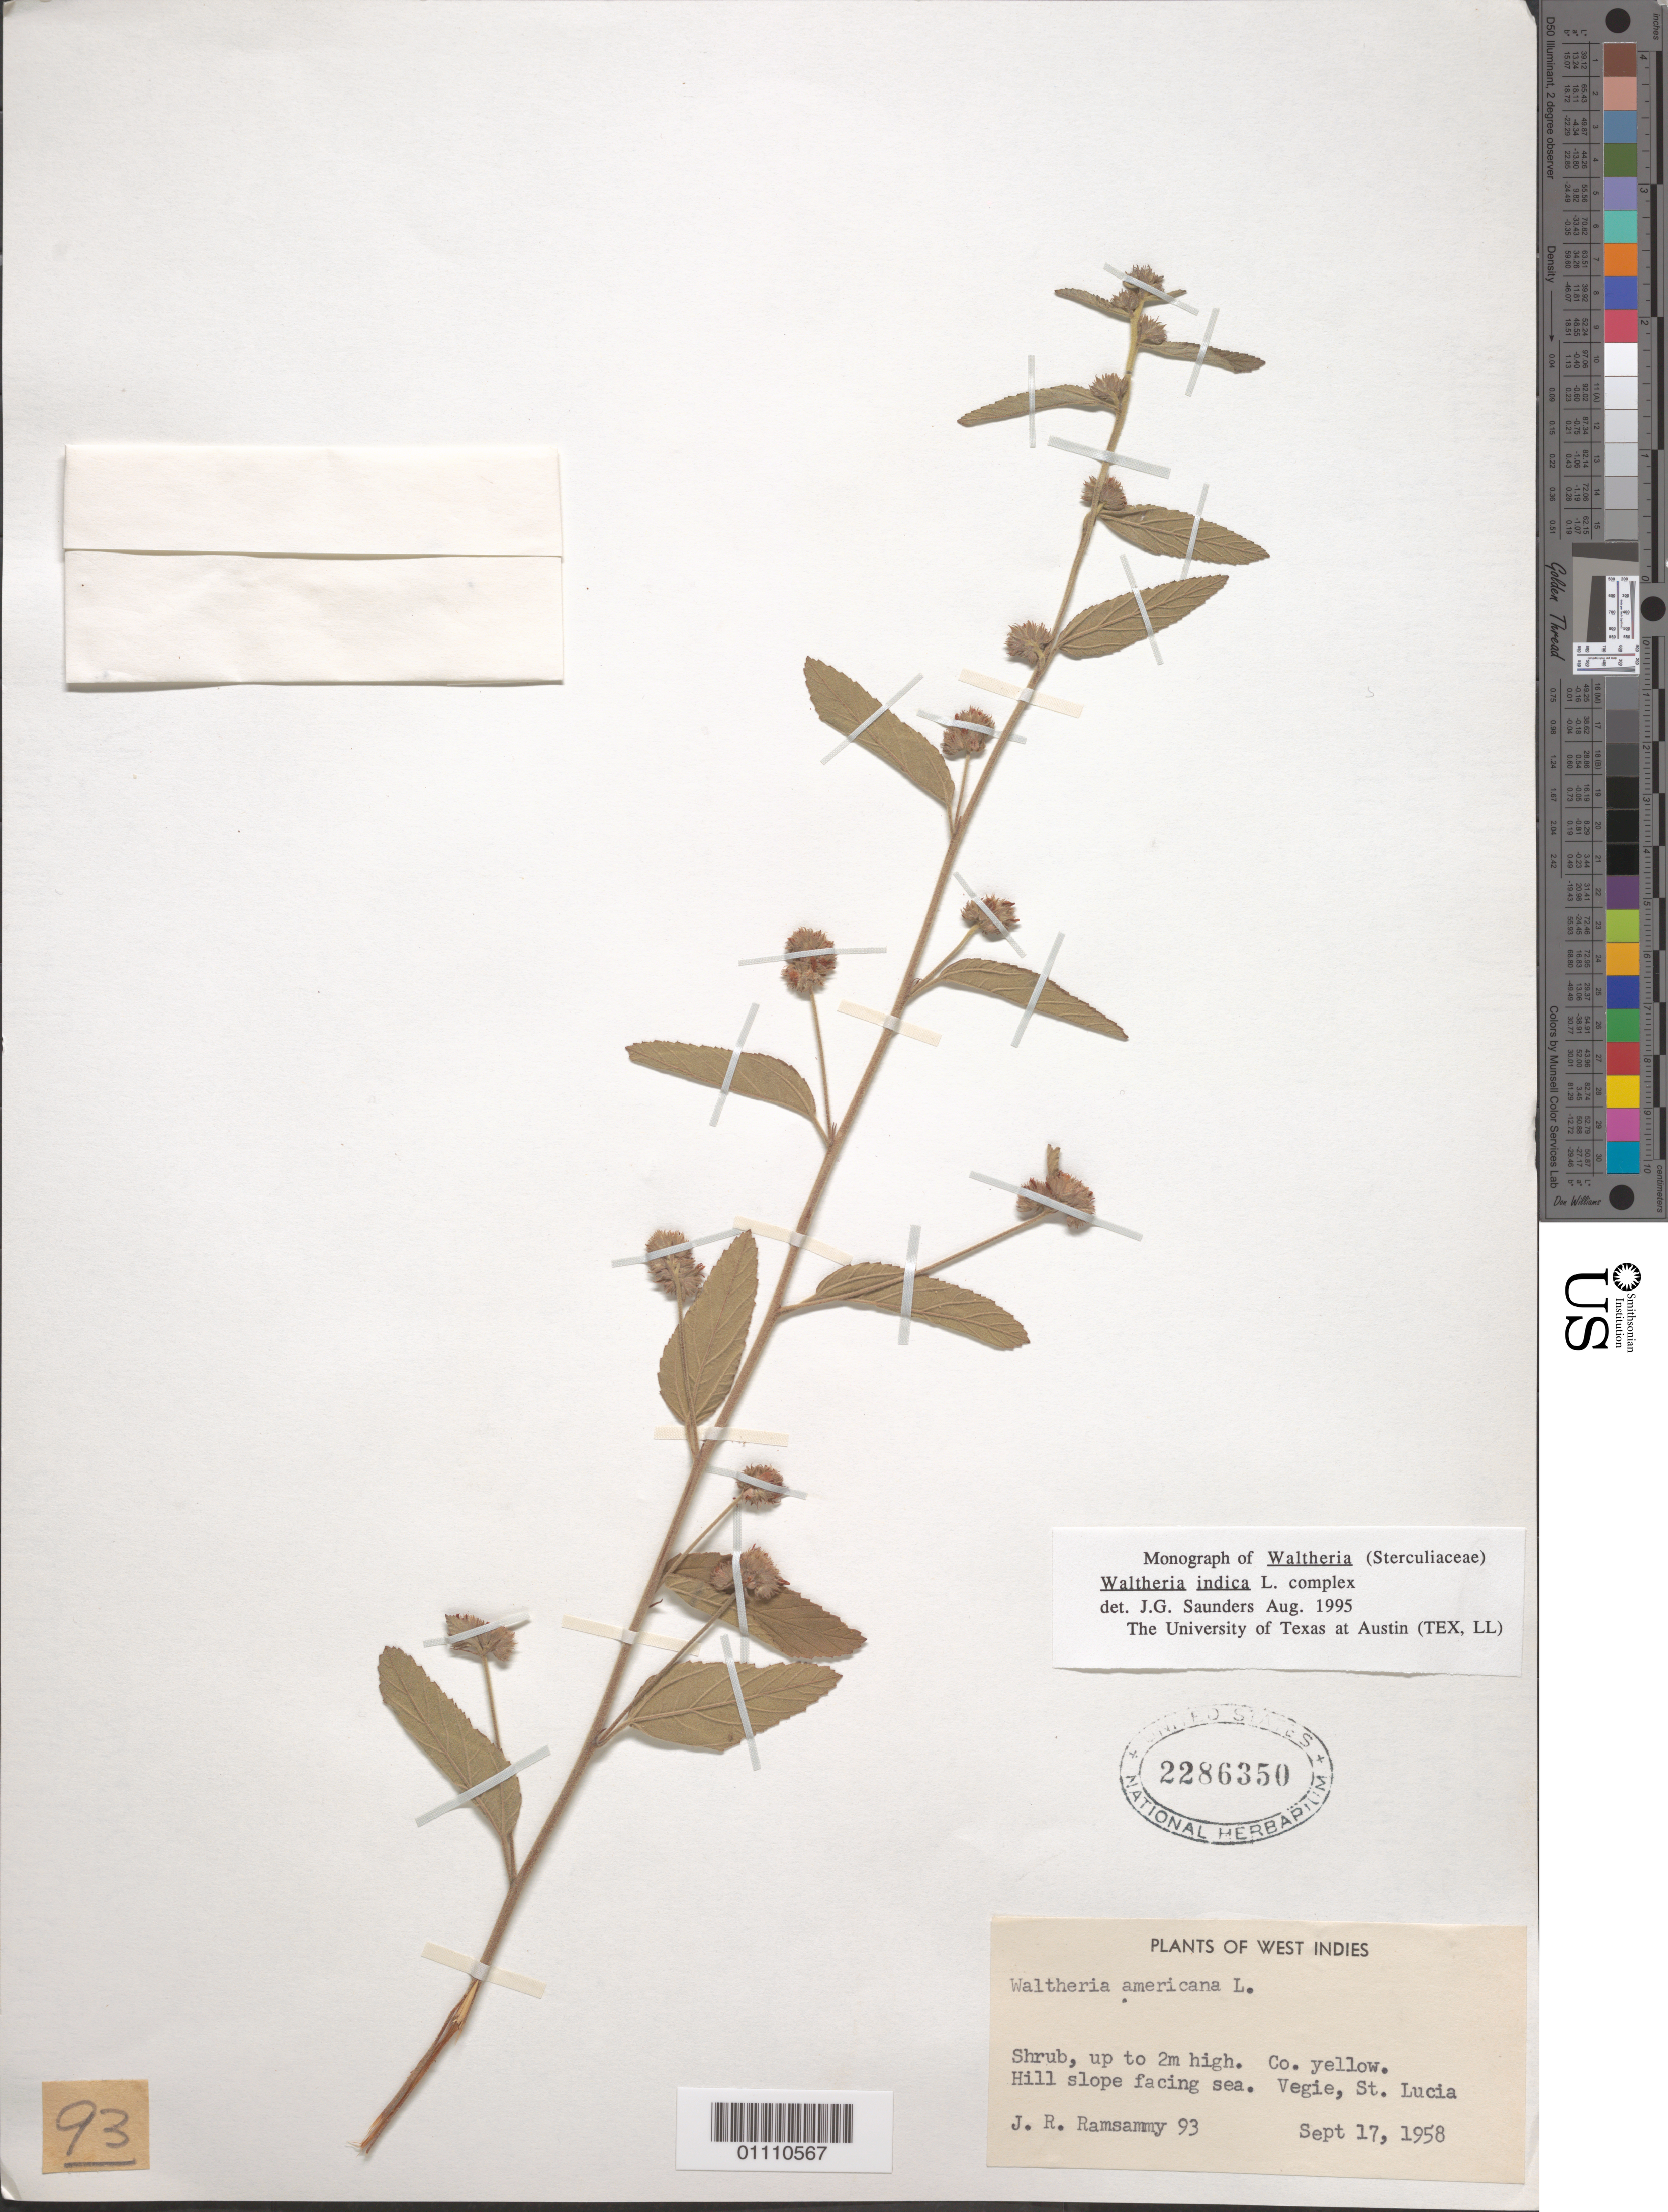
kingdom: Plantae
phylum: Tracheophyta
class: Magnoliopsida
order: Malvales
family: Malvaceae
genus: Waltheria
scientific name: Waltheria indica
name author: L.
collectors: J. Ramsammy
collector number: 93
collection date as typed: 17 Sep 1958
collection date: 1958-09-17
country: St. Lucia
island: St. Lucia I.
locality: Vegie. Hill slope facing sea.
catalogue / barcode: US 2286350